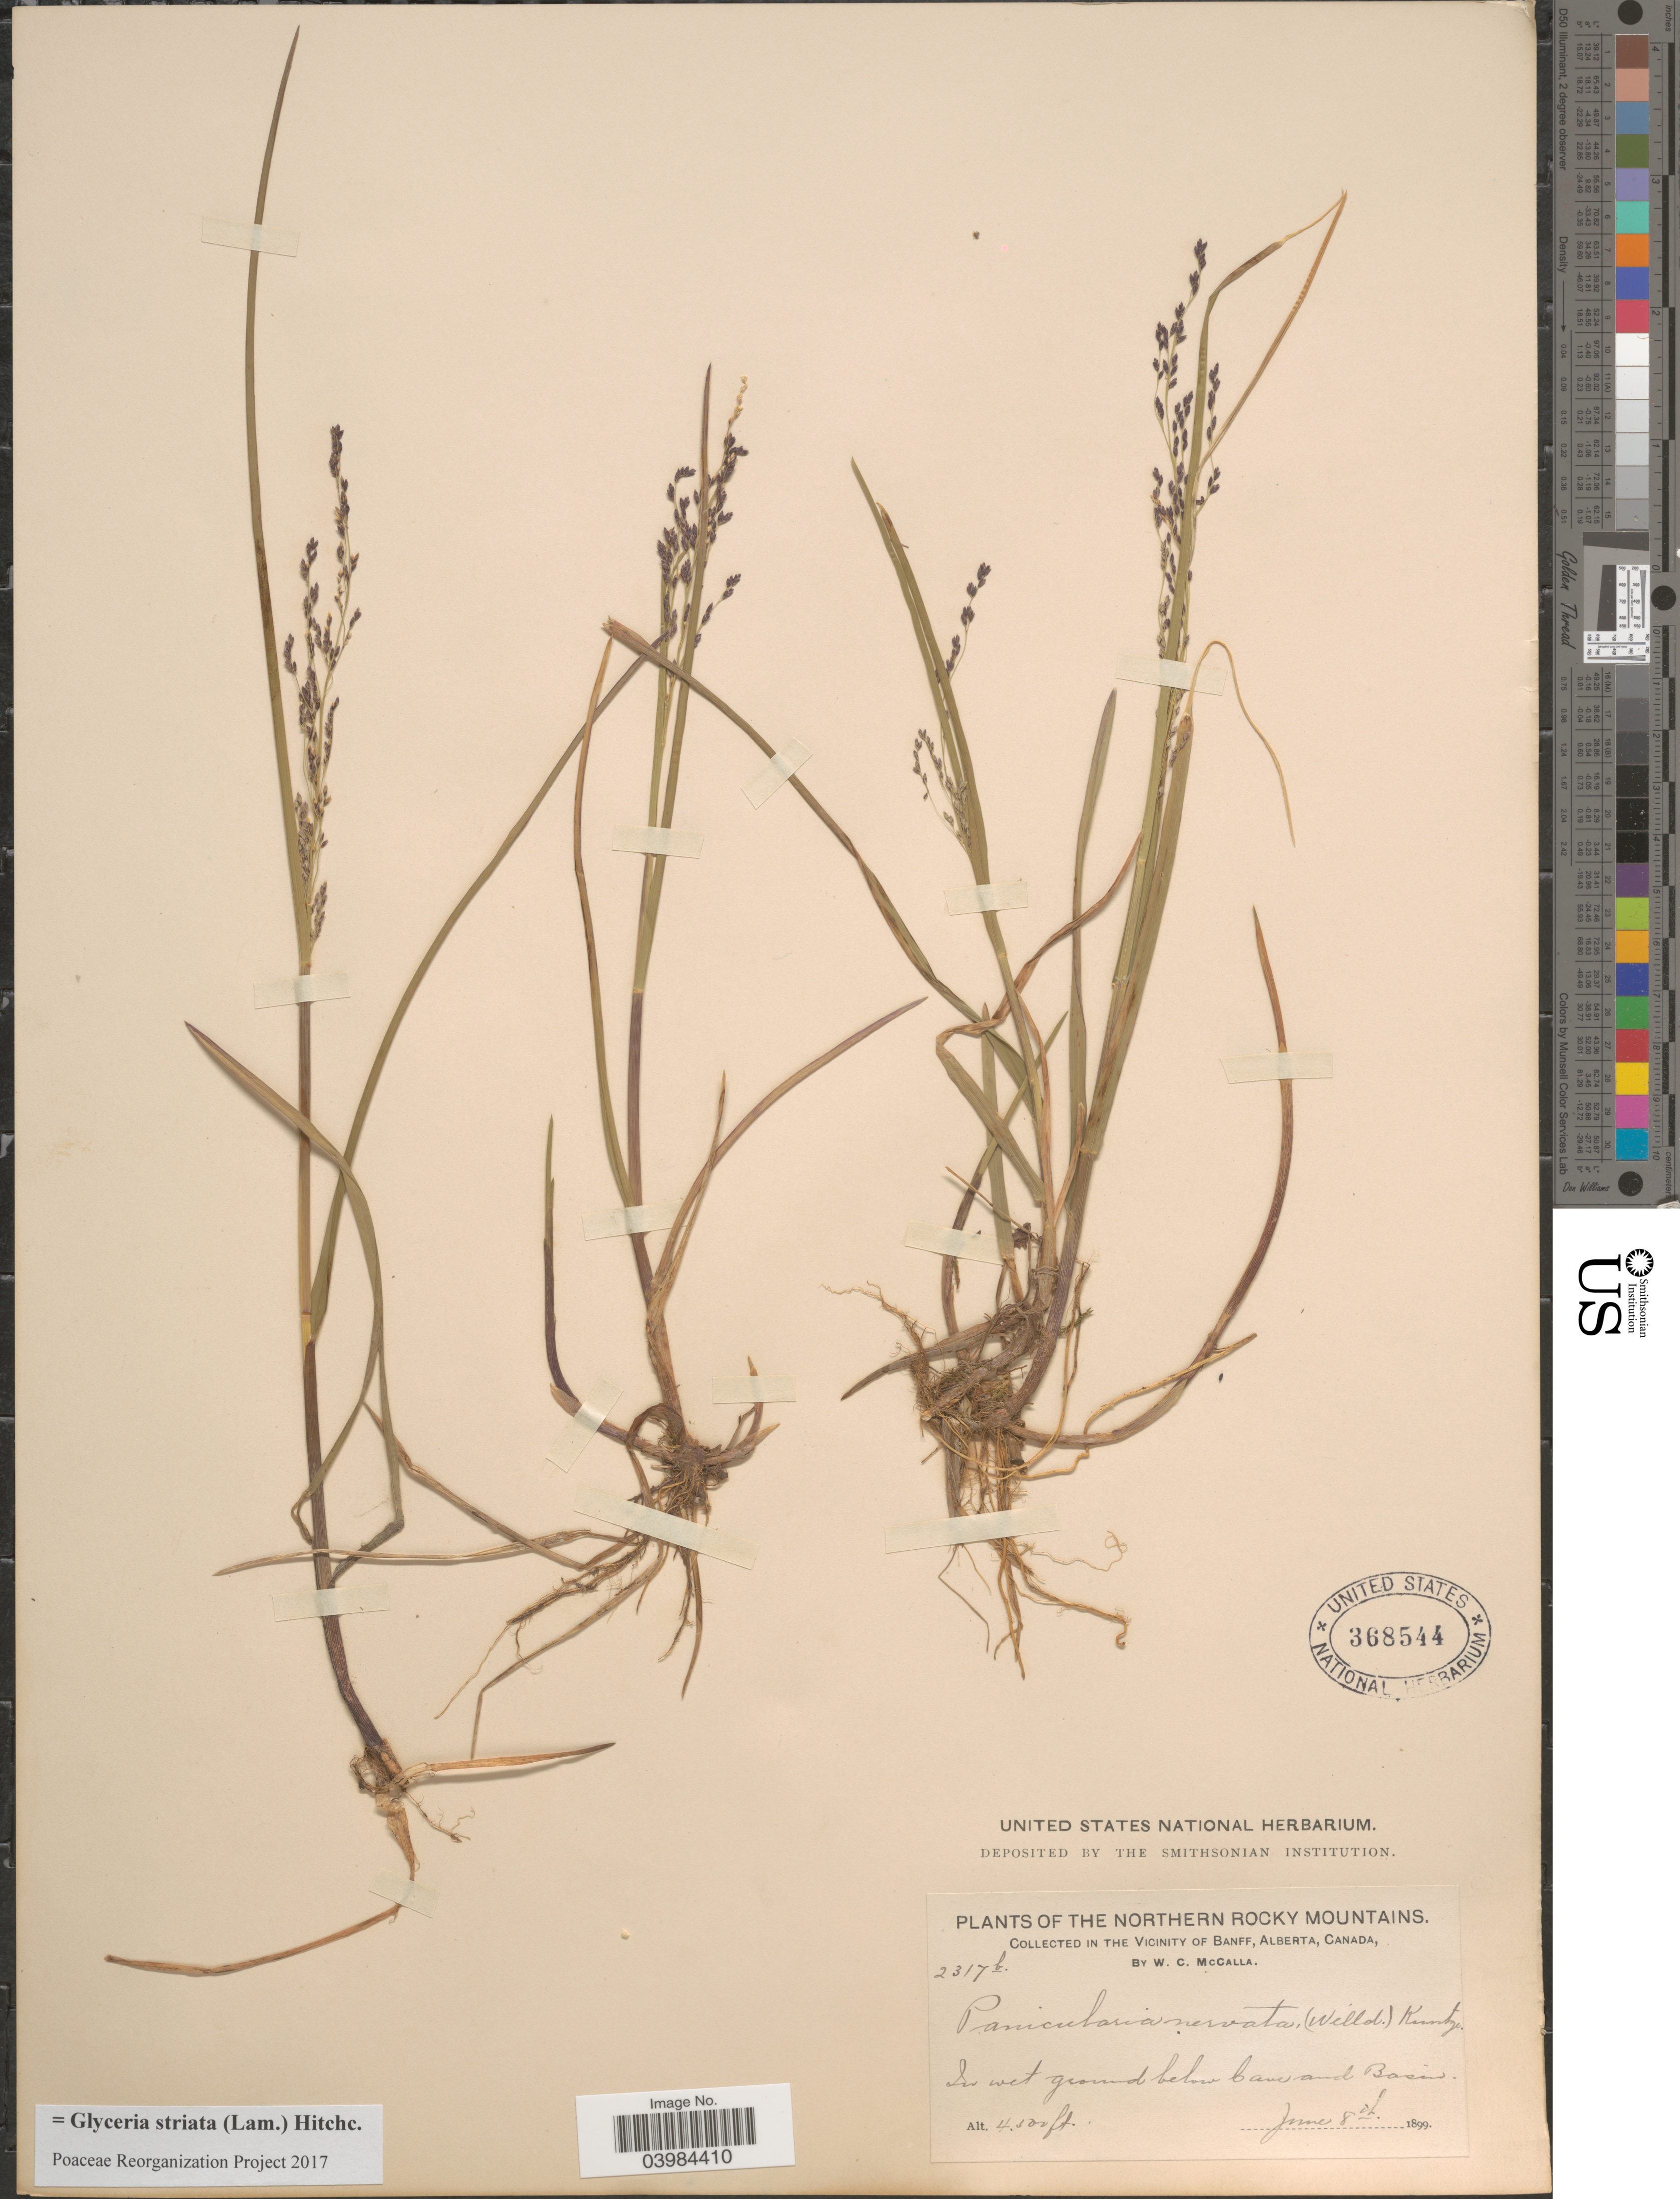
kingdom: Plantae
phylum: Tracheophyta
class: Liliopsida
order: Poales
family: Poaceae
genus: Glyceria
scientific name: Glyceria striata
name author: (Lam.) Hitchc.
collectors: W. McCalla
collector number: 2317b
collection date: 1899-06-08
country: Canada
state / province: Alberta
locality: The Northern Rocky Mountains. In the Vicinity of Banff. Below Cave and Basin.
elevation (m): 1372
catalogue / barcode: US 368544